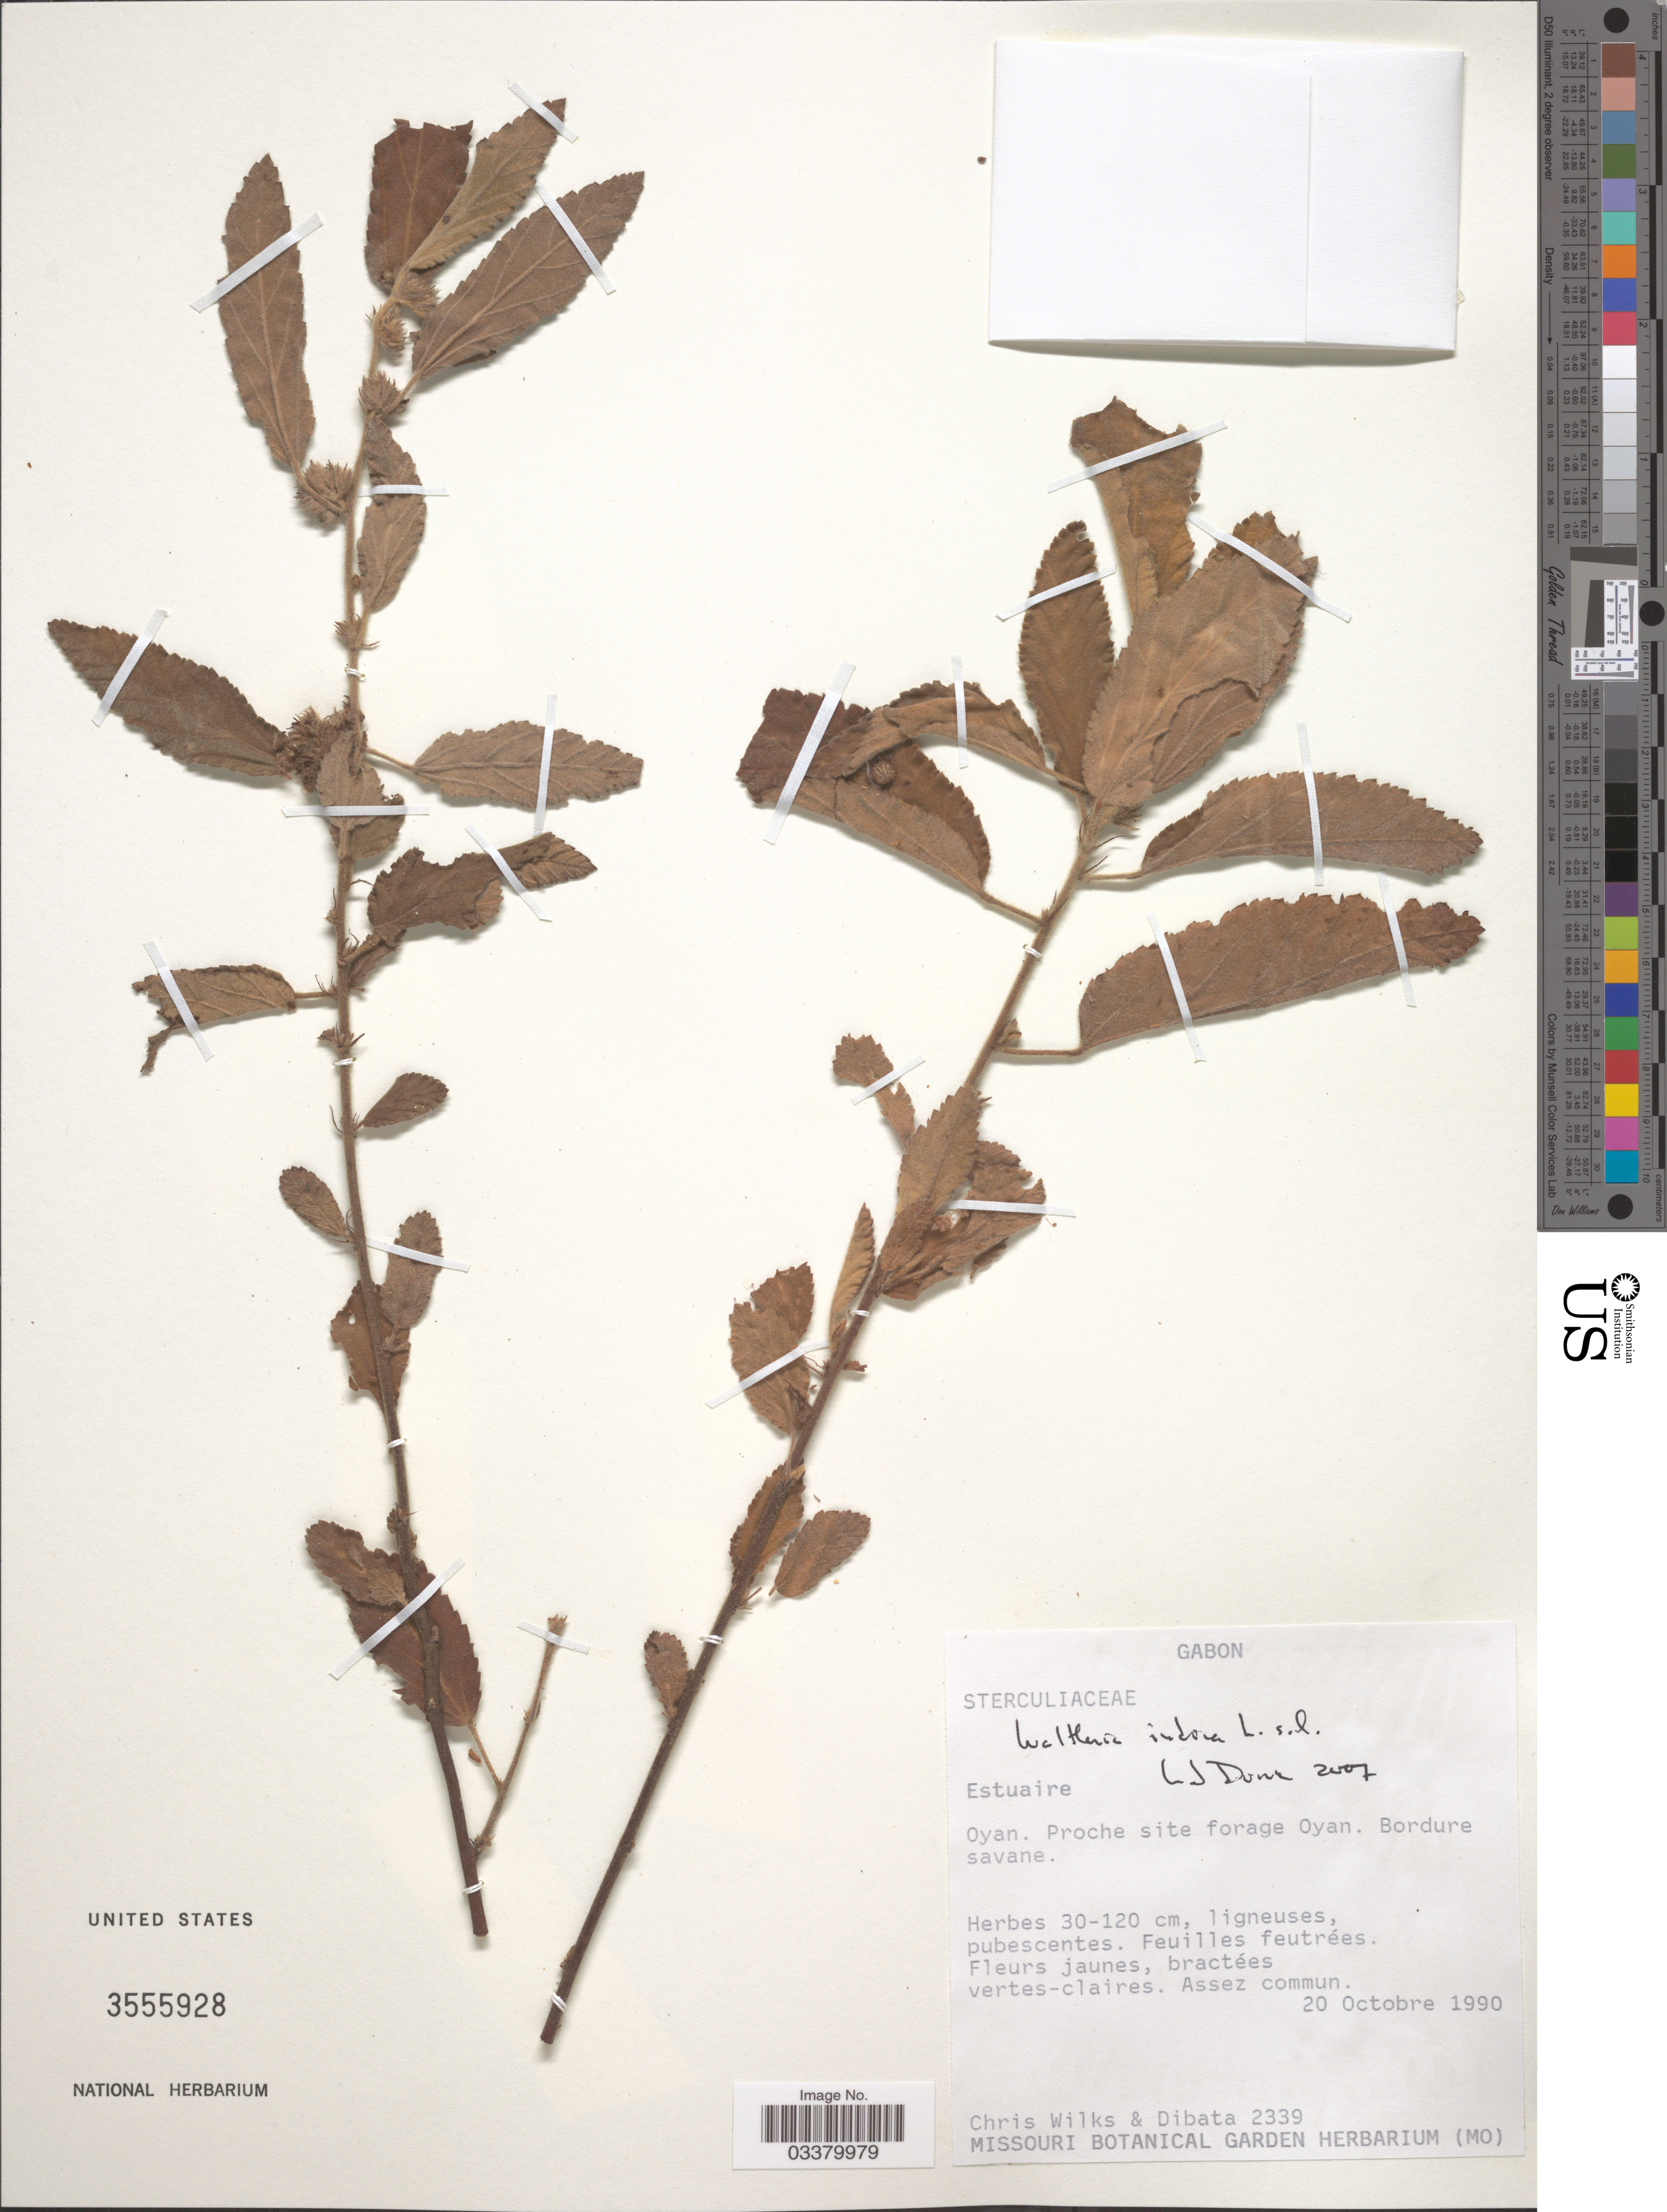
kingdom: Plantae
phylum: Tracheophyta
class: Magnoliopsida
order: Malvales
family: Malvaceae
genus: Waltheria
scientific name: Waltheria indica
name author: L.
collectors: C. Wilks & Dibata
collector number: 2339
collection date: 1990-10-20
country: Gabon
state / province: Estuaire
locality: Oyan. Proche site forage Oyan. Bordure savane.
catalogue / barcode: US 3555928